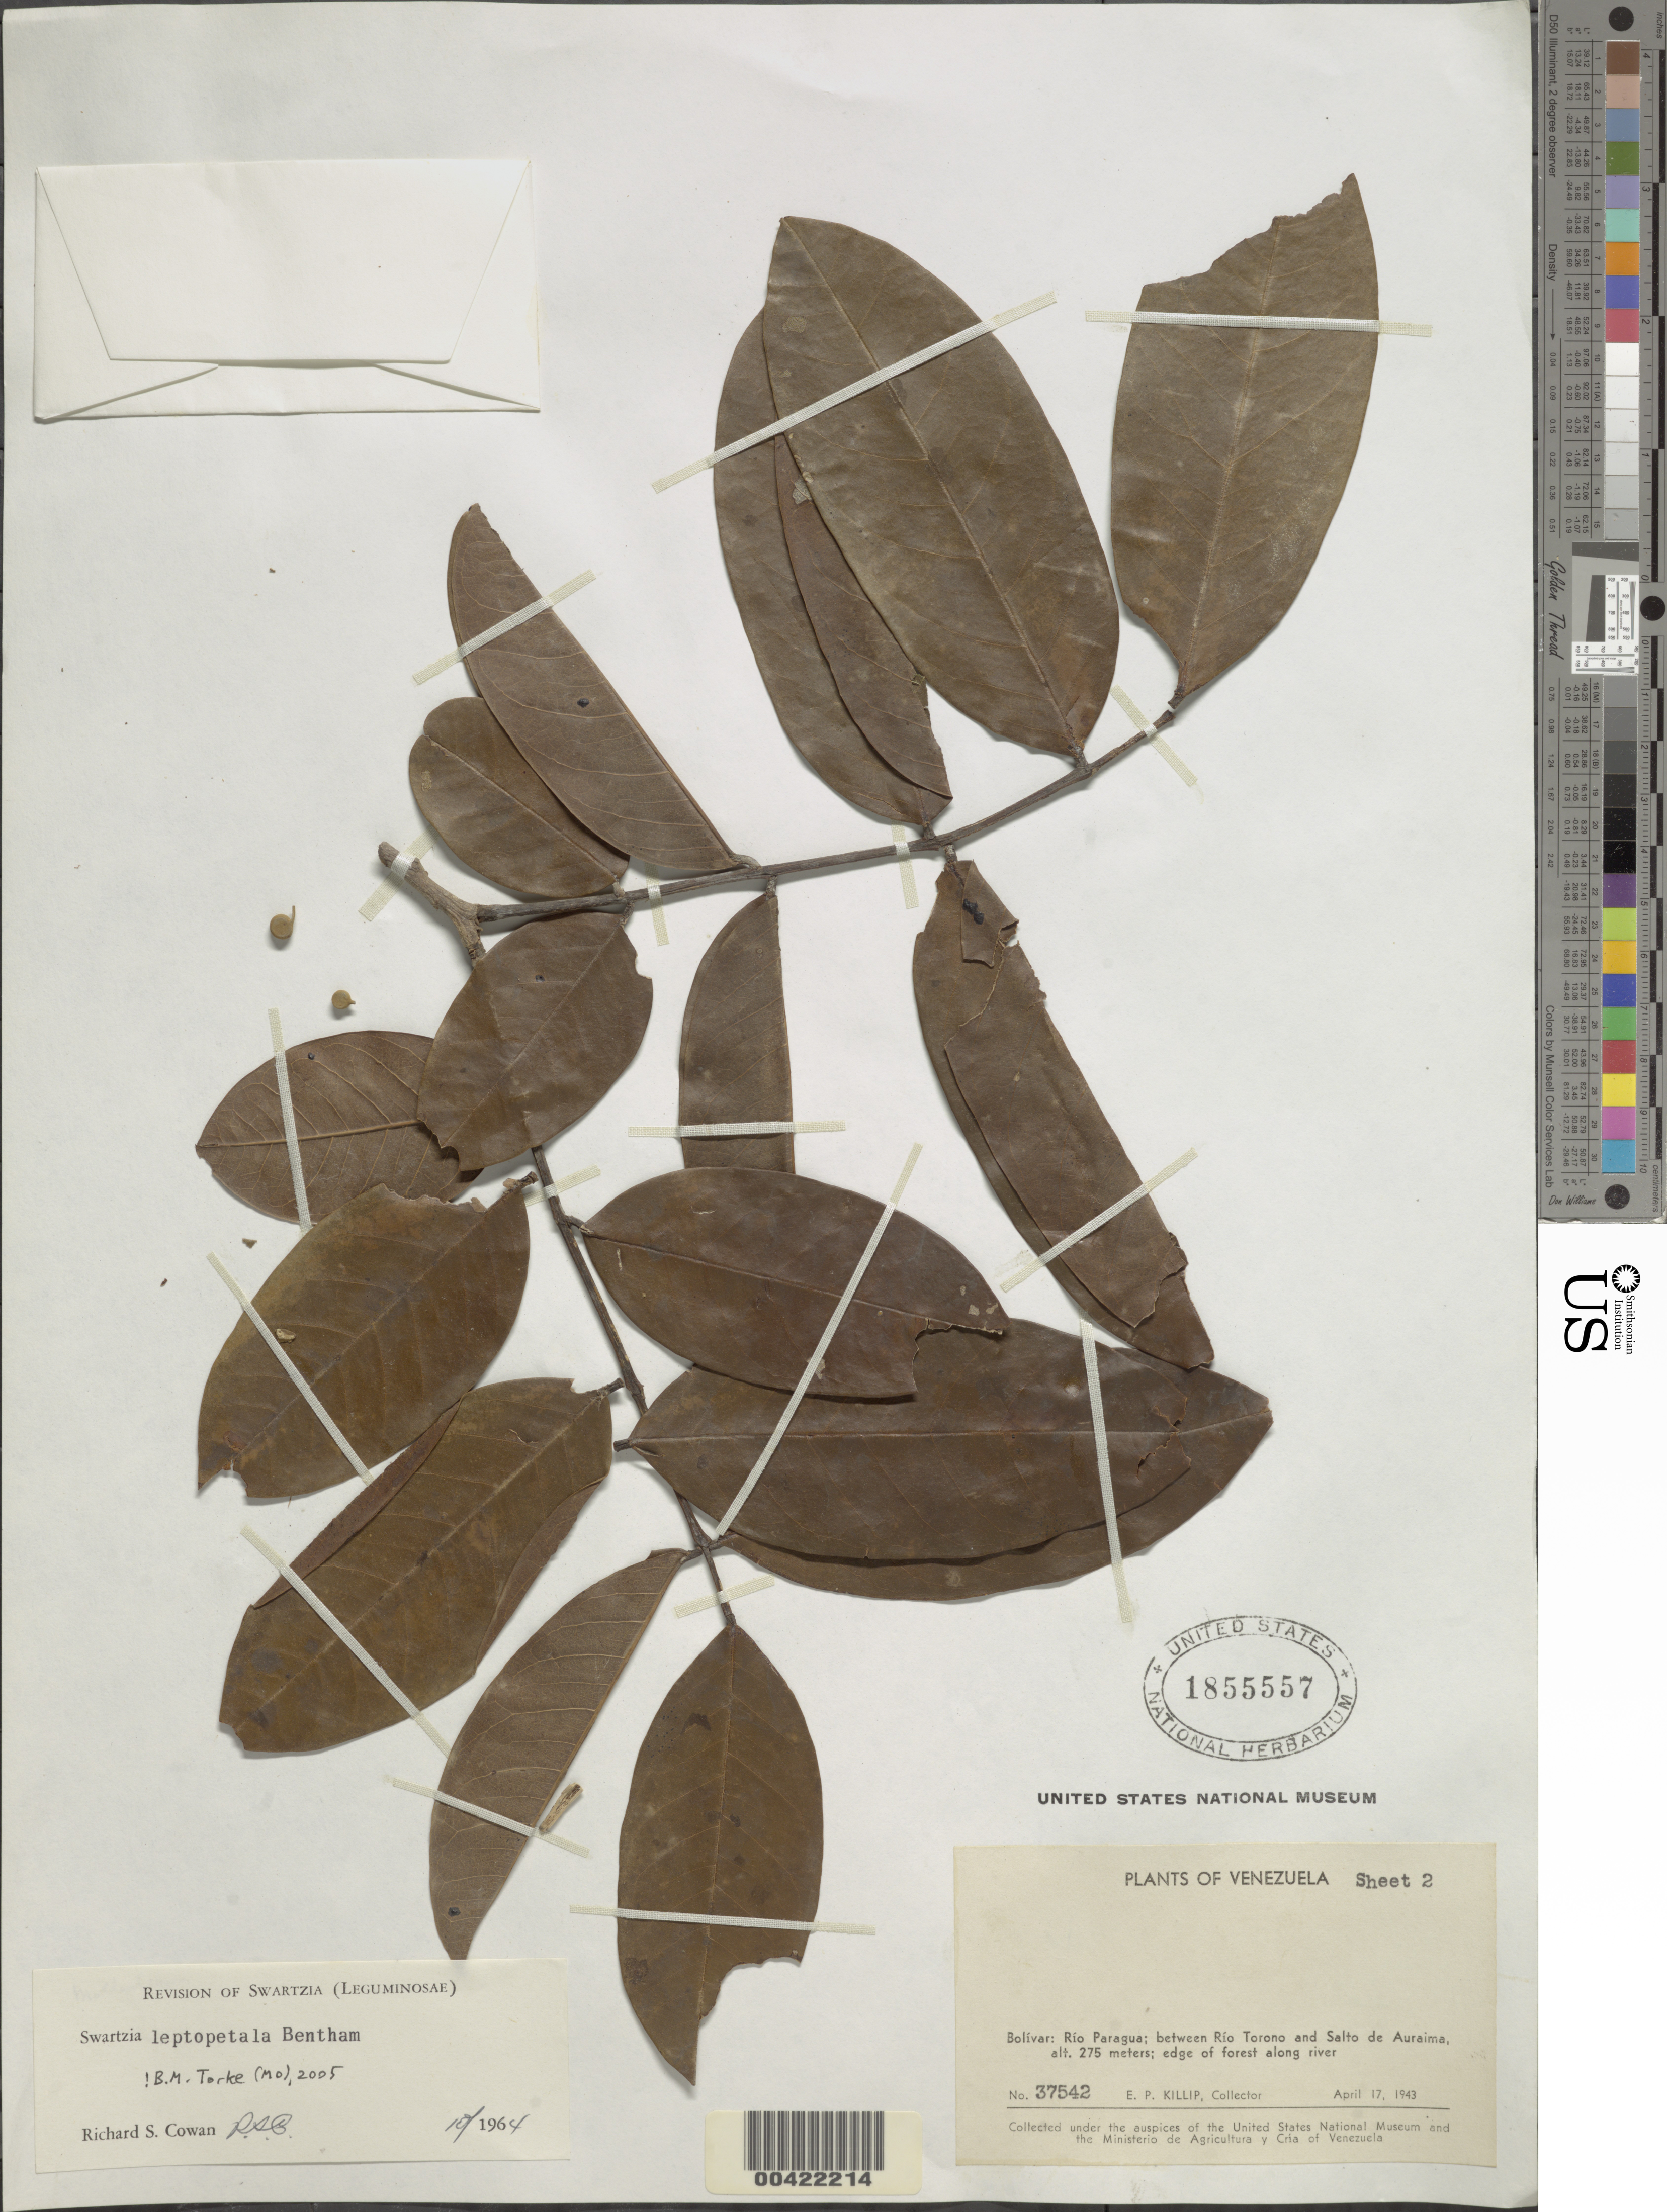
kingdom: Plantae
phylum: Tracheophyta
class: Magnoliopsida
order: Fabales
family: Fabaceae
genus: Swartzia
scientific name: Swartzia leptopetala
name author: Benth.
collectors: E. P. Killip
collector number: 37542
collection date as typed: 17 Apr 1943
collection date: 1943-04-17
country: Venezuela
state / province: Bolivar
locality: Rio paragua; between salto de auraima and rio torono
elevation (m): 275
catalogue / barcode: US 1855557